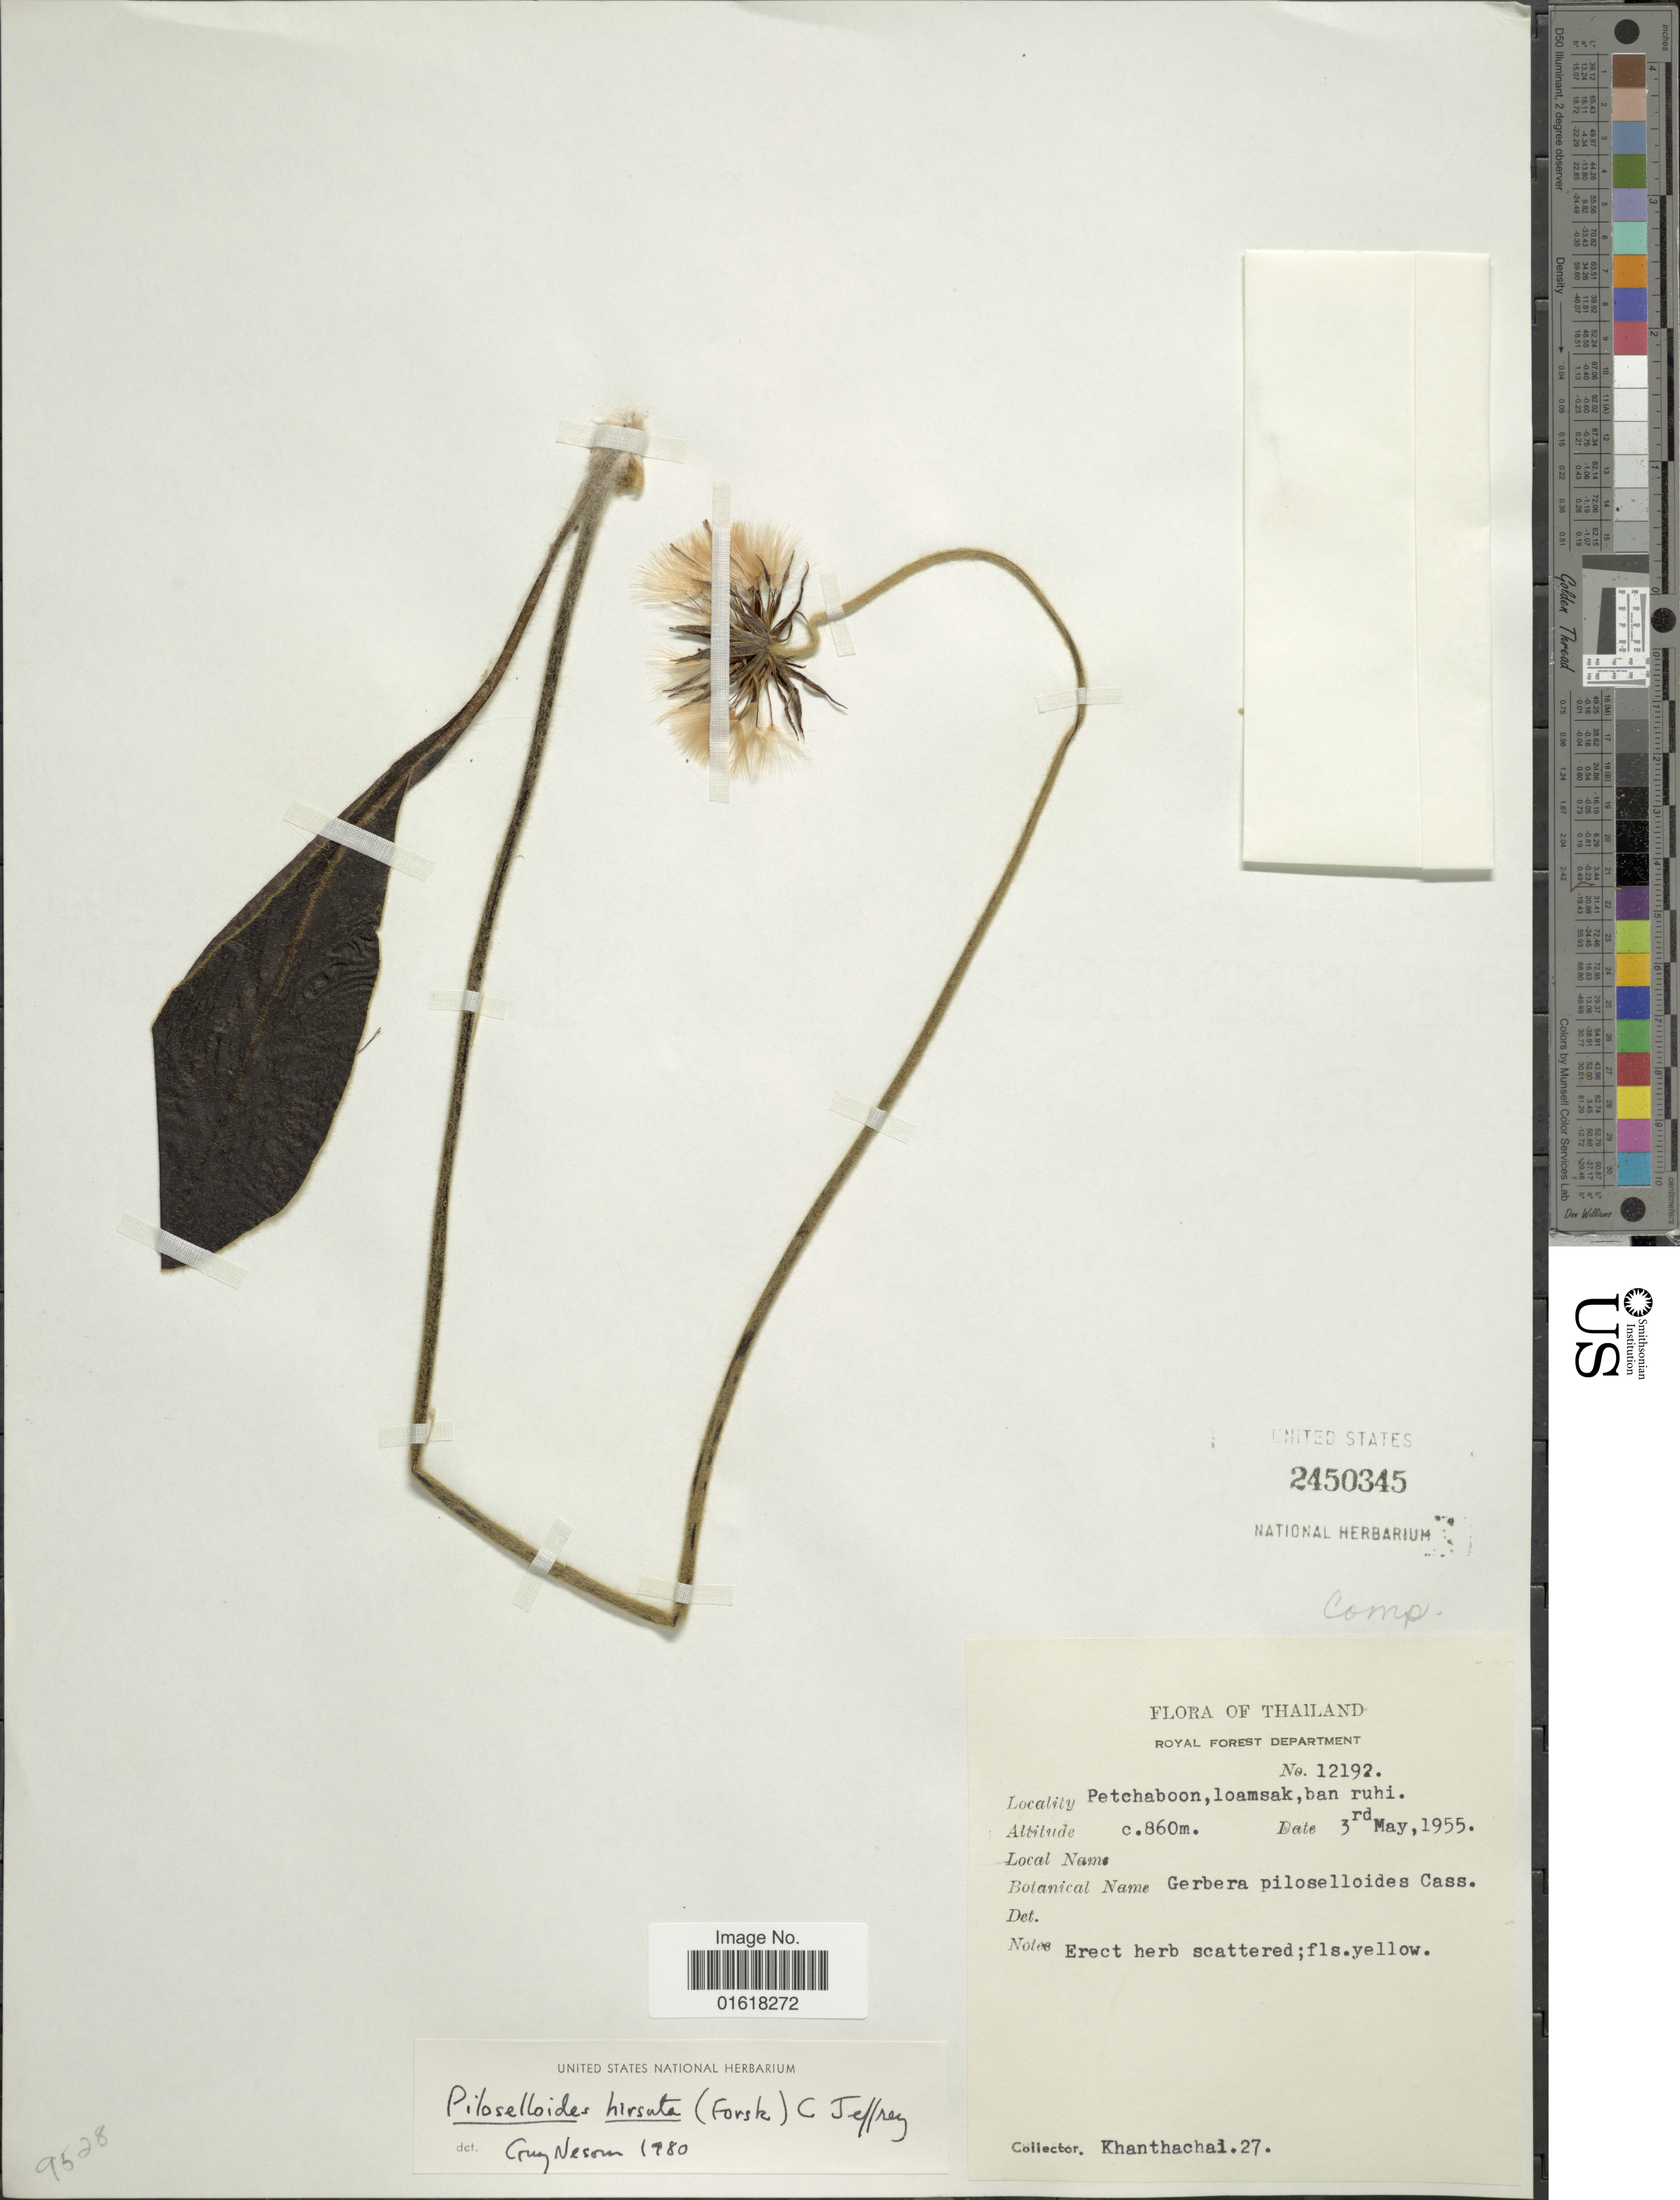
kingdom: Plantae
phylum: Tracheophyta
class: Magnoliopsida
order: Asterales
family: Asteraceae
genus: Piloselloides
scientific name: Piloselloides hirsuta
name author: (Forssk.) C. Jeffrey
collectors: Khanthachai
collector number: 27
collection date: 1955-05-03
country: Thailand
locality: Petchaboon, loamsak, ban ruhi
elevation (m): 860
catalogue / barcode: US 2450345